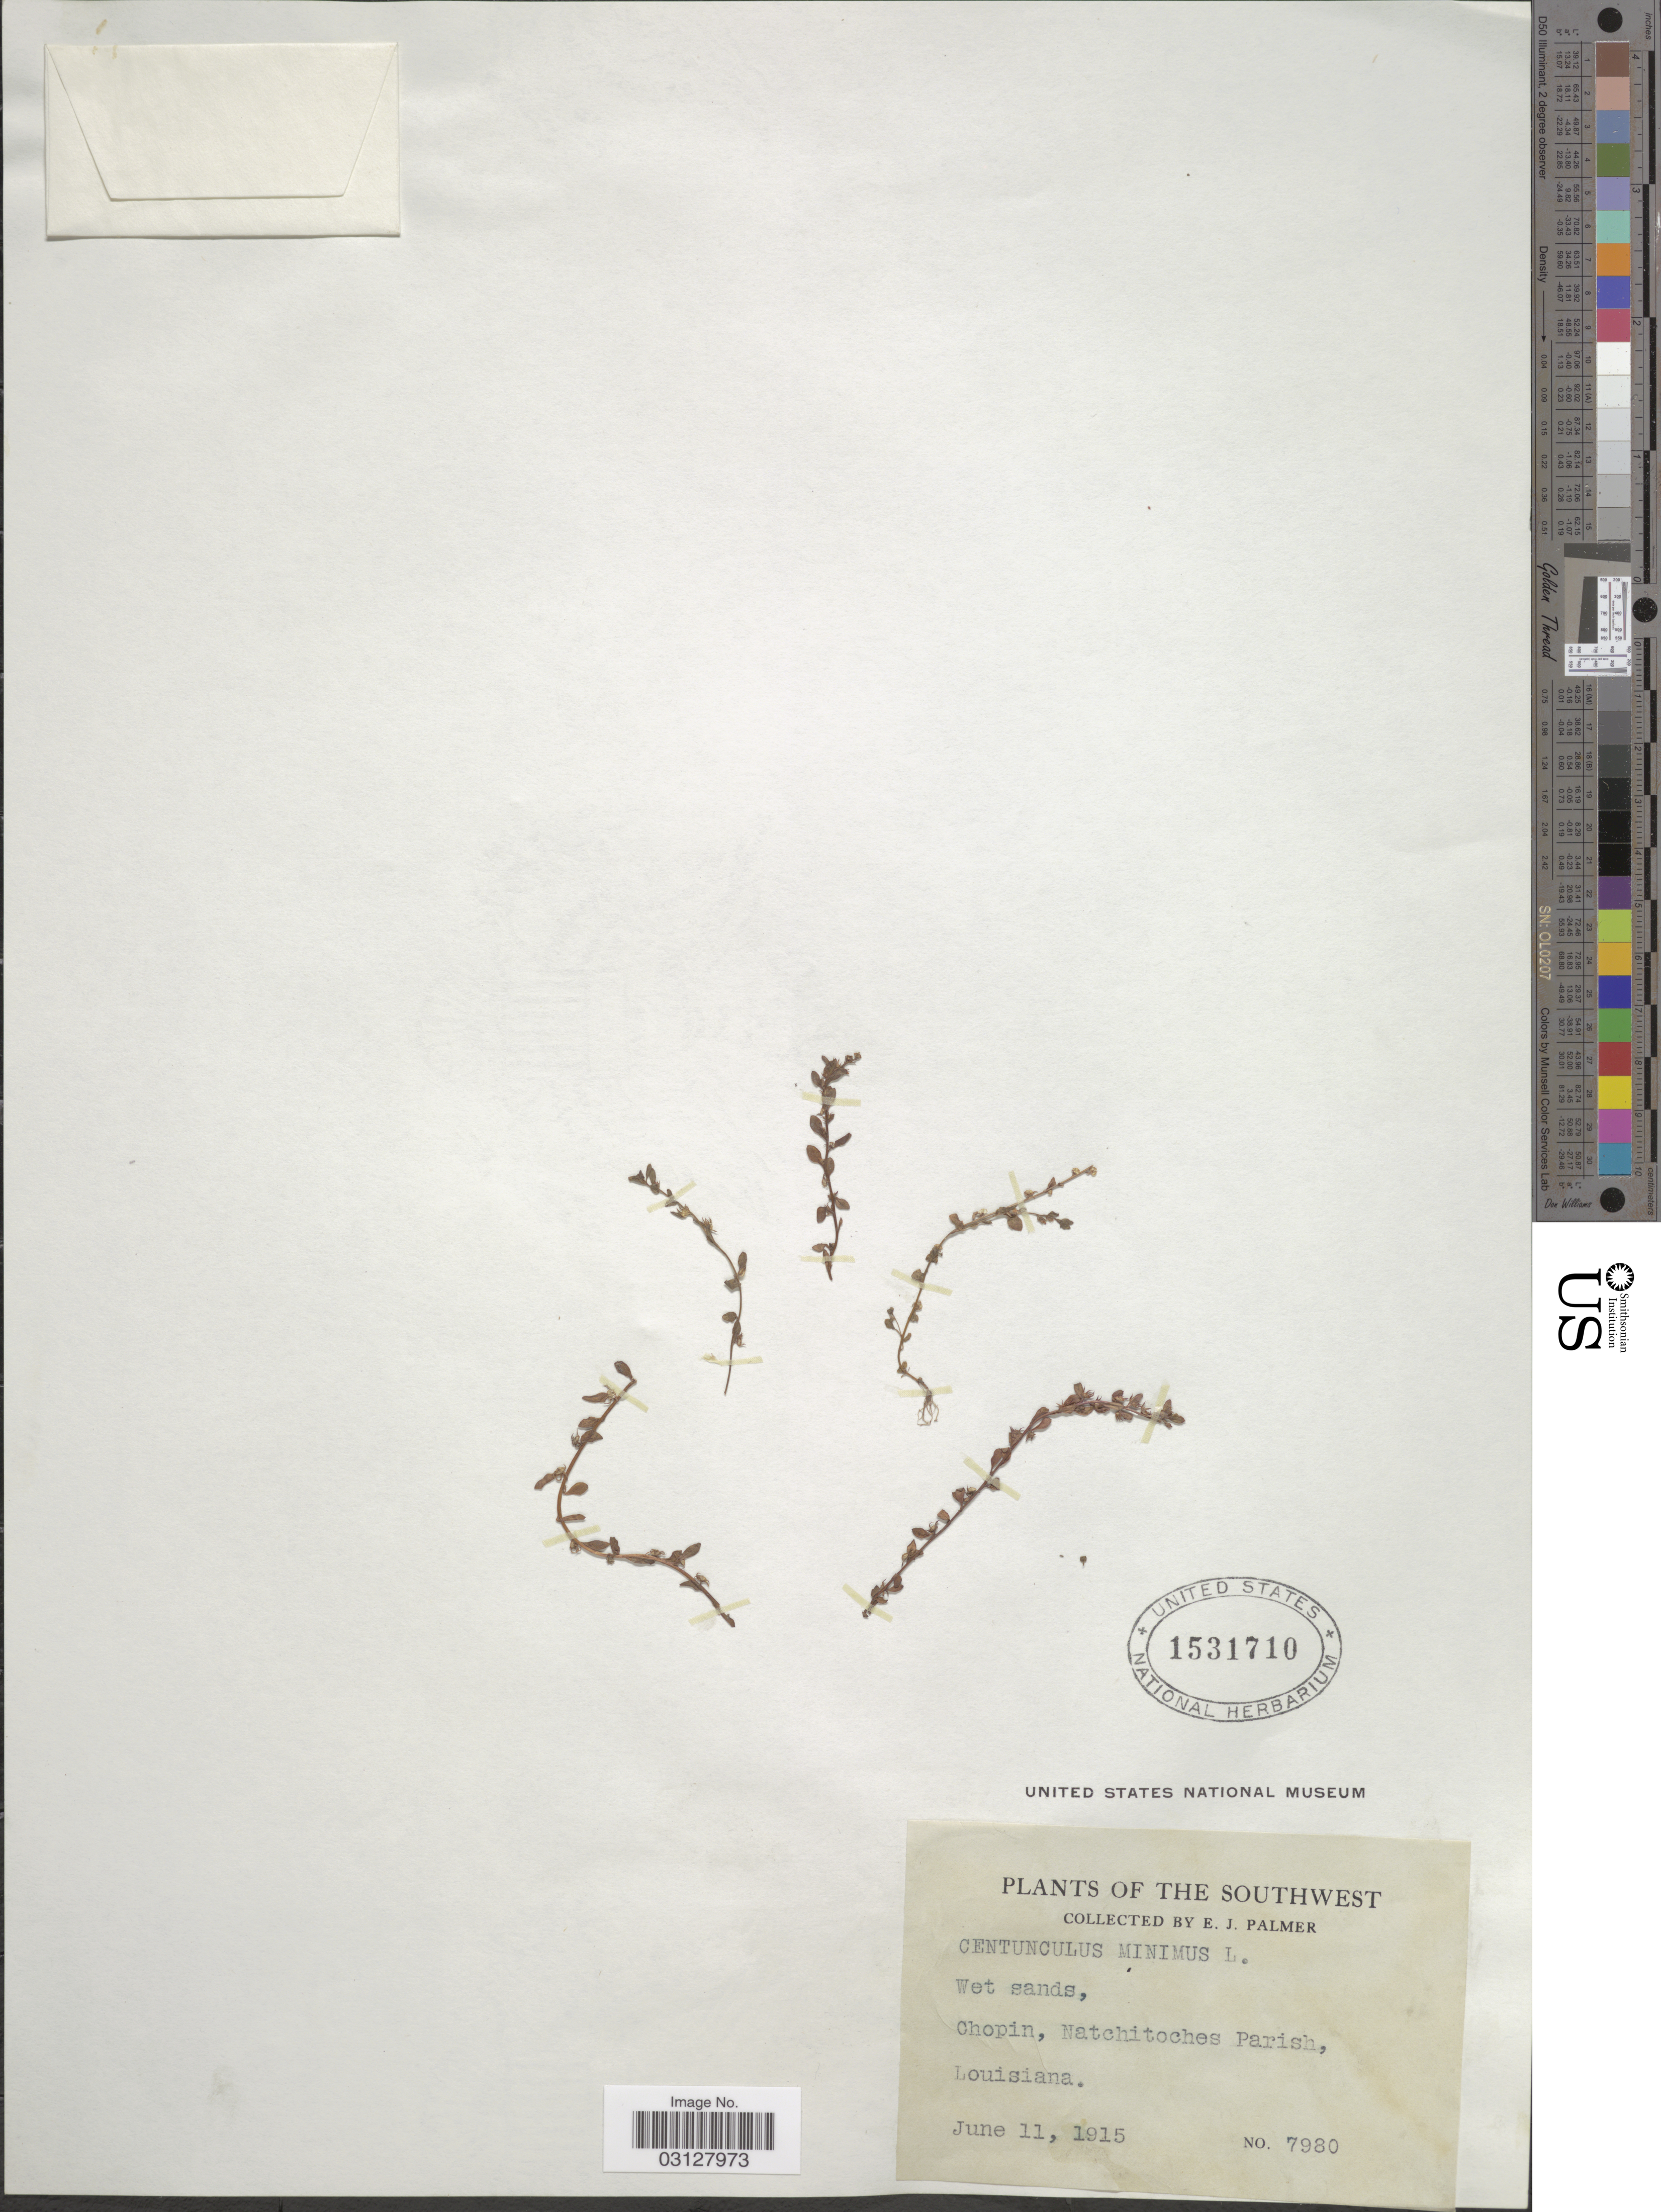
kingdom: Plantae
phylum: Tracheophyta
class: Magnoliopsida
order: Ericales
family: Primulaceae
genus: Centunculus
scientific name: Centunculus minimus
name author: L.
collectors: E. J. Palmer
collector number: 7980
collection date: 1915-06-11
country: United States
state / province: Louisiana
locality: The Southwest. Chopin, Natchitoches Parish.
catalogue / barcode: US 1531710